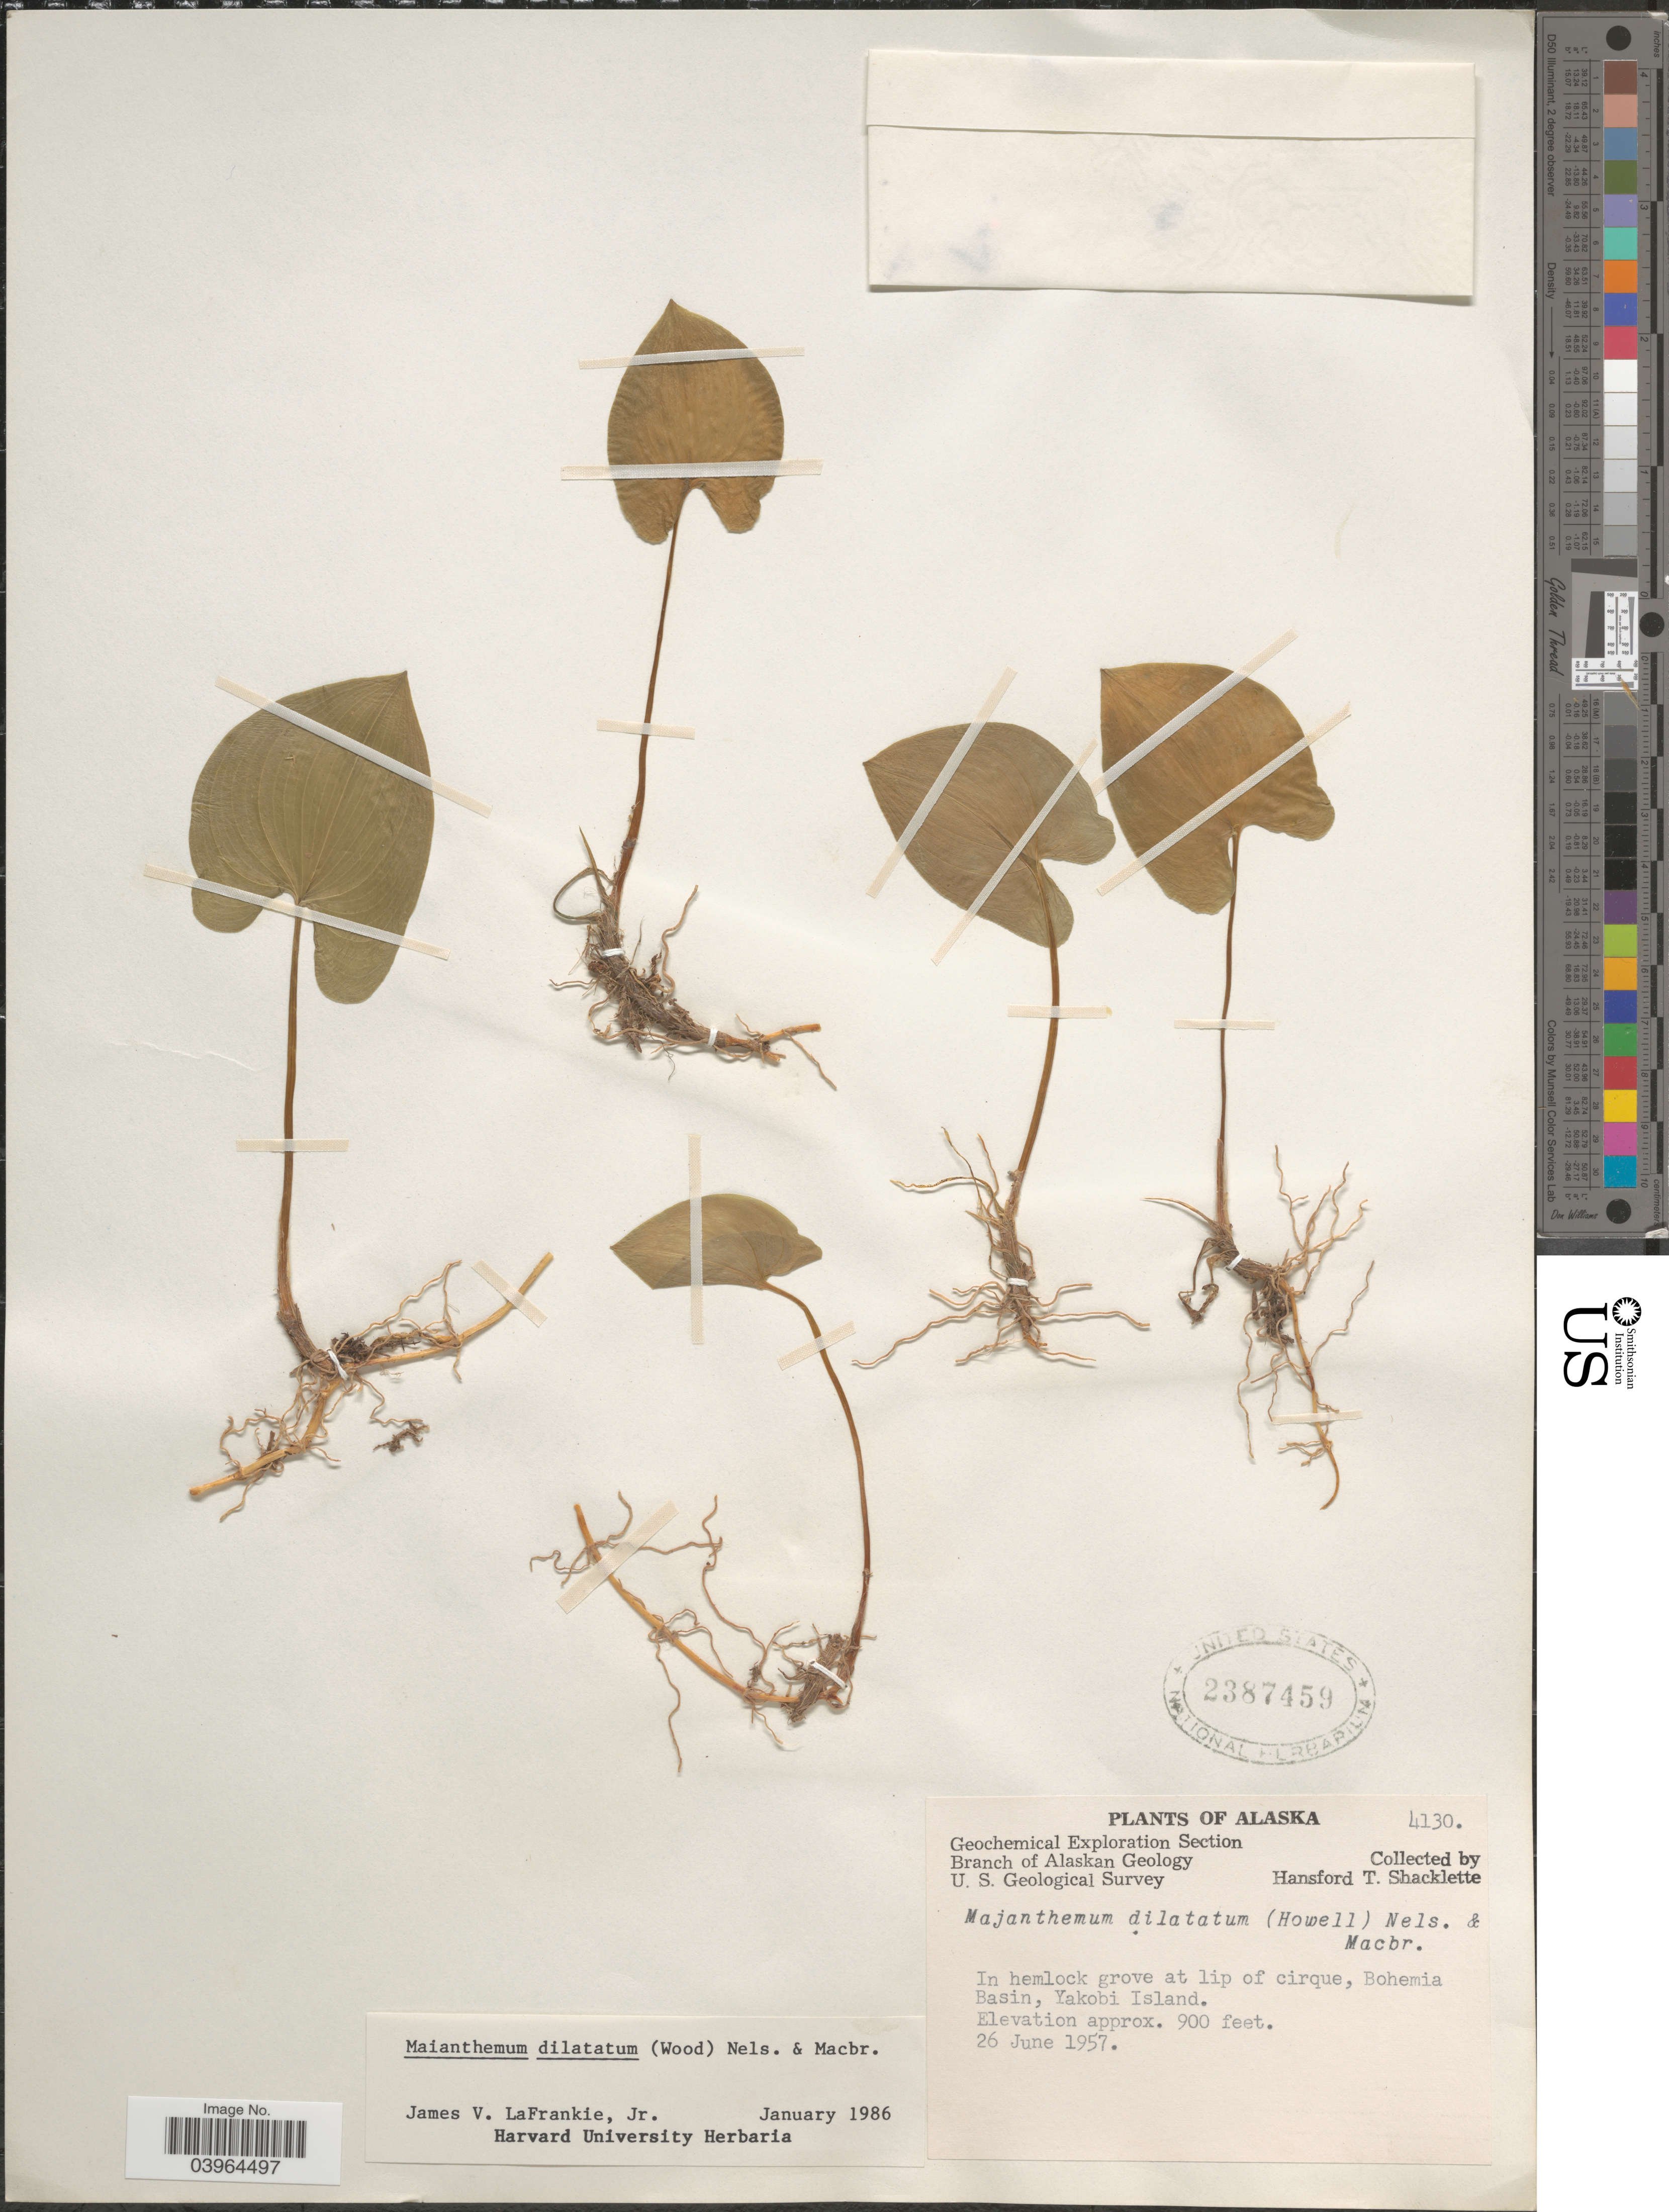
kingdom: Plantae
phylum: Tracheophyta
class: Liliopsida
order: Asparagales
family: Asparagaceae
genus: Maianthemum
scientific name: Maianthemum dilatatum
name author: (Alph. Wood) A. Nelson & J.F. Macbr.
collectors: H. Shacklette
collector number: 4130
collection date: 1957-06-26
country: United States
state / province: Alaska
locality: Bohemia Basin, Yakobi Island.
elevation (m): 274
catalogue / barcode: US 2387459